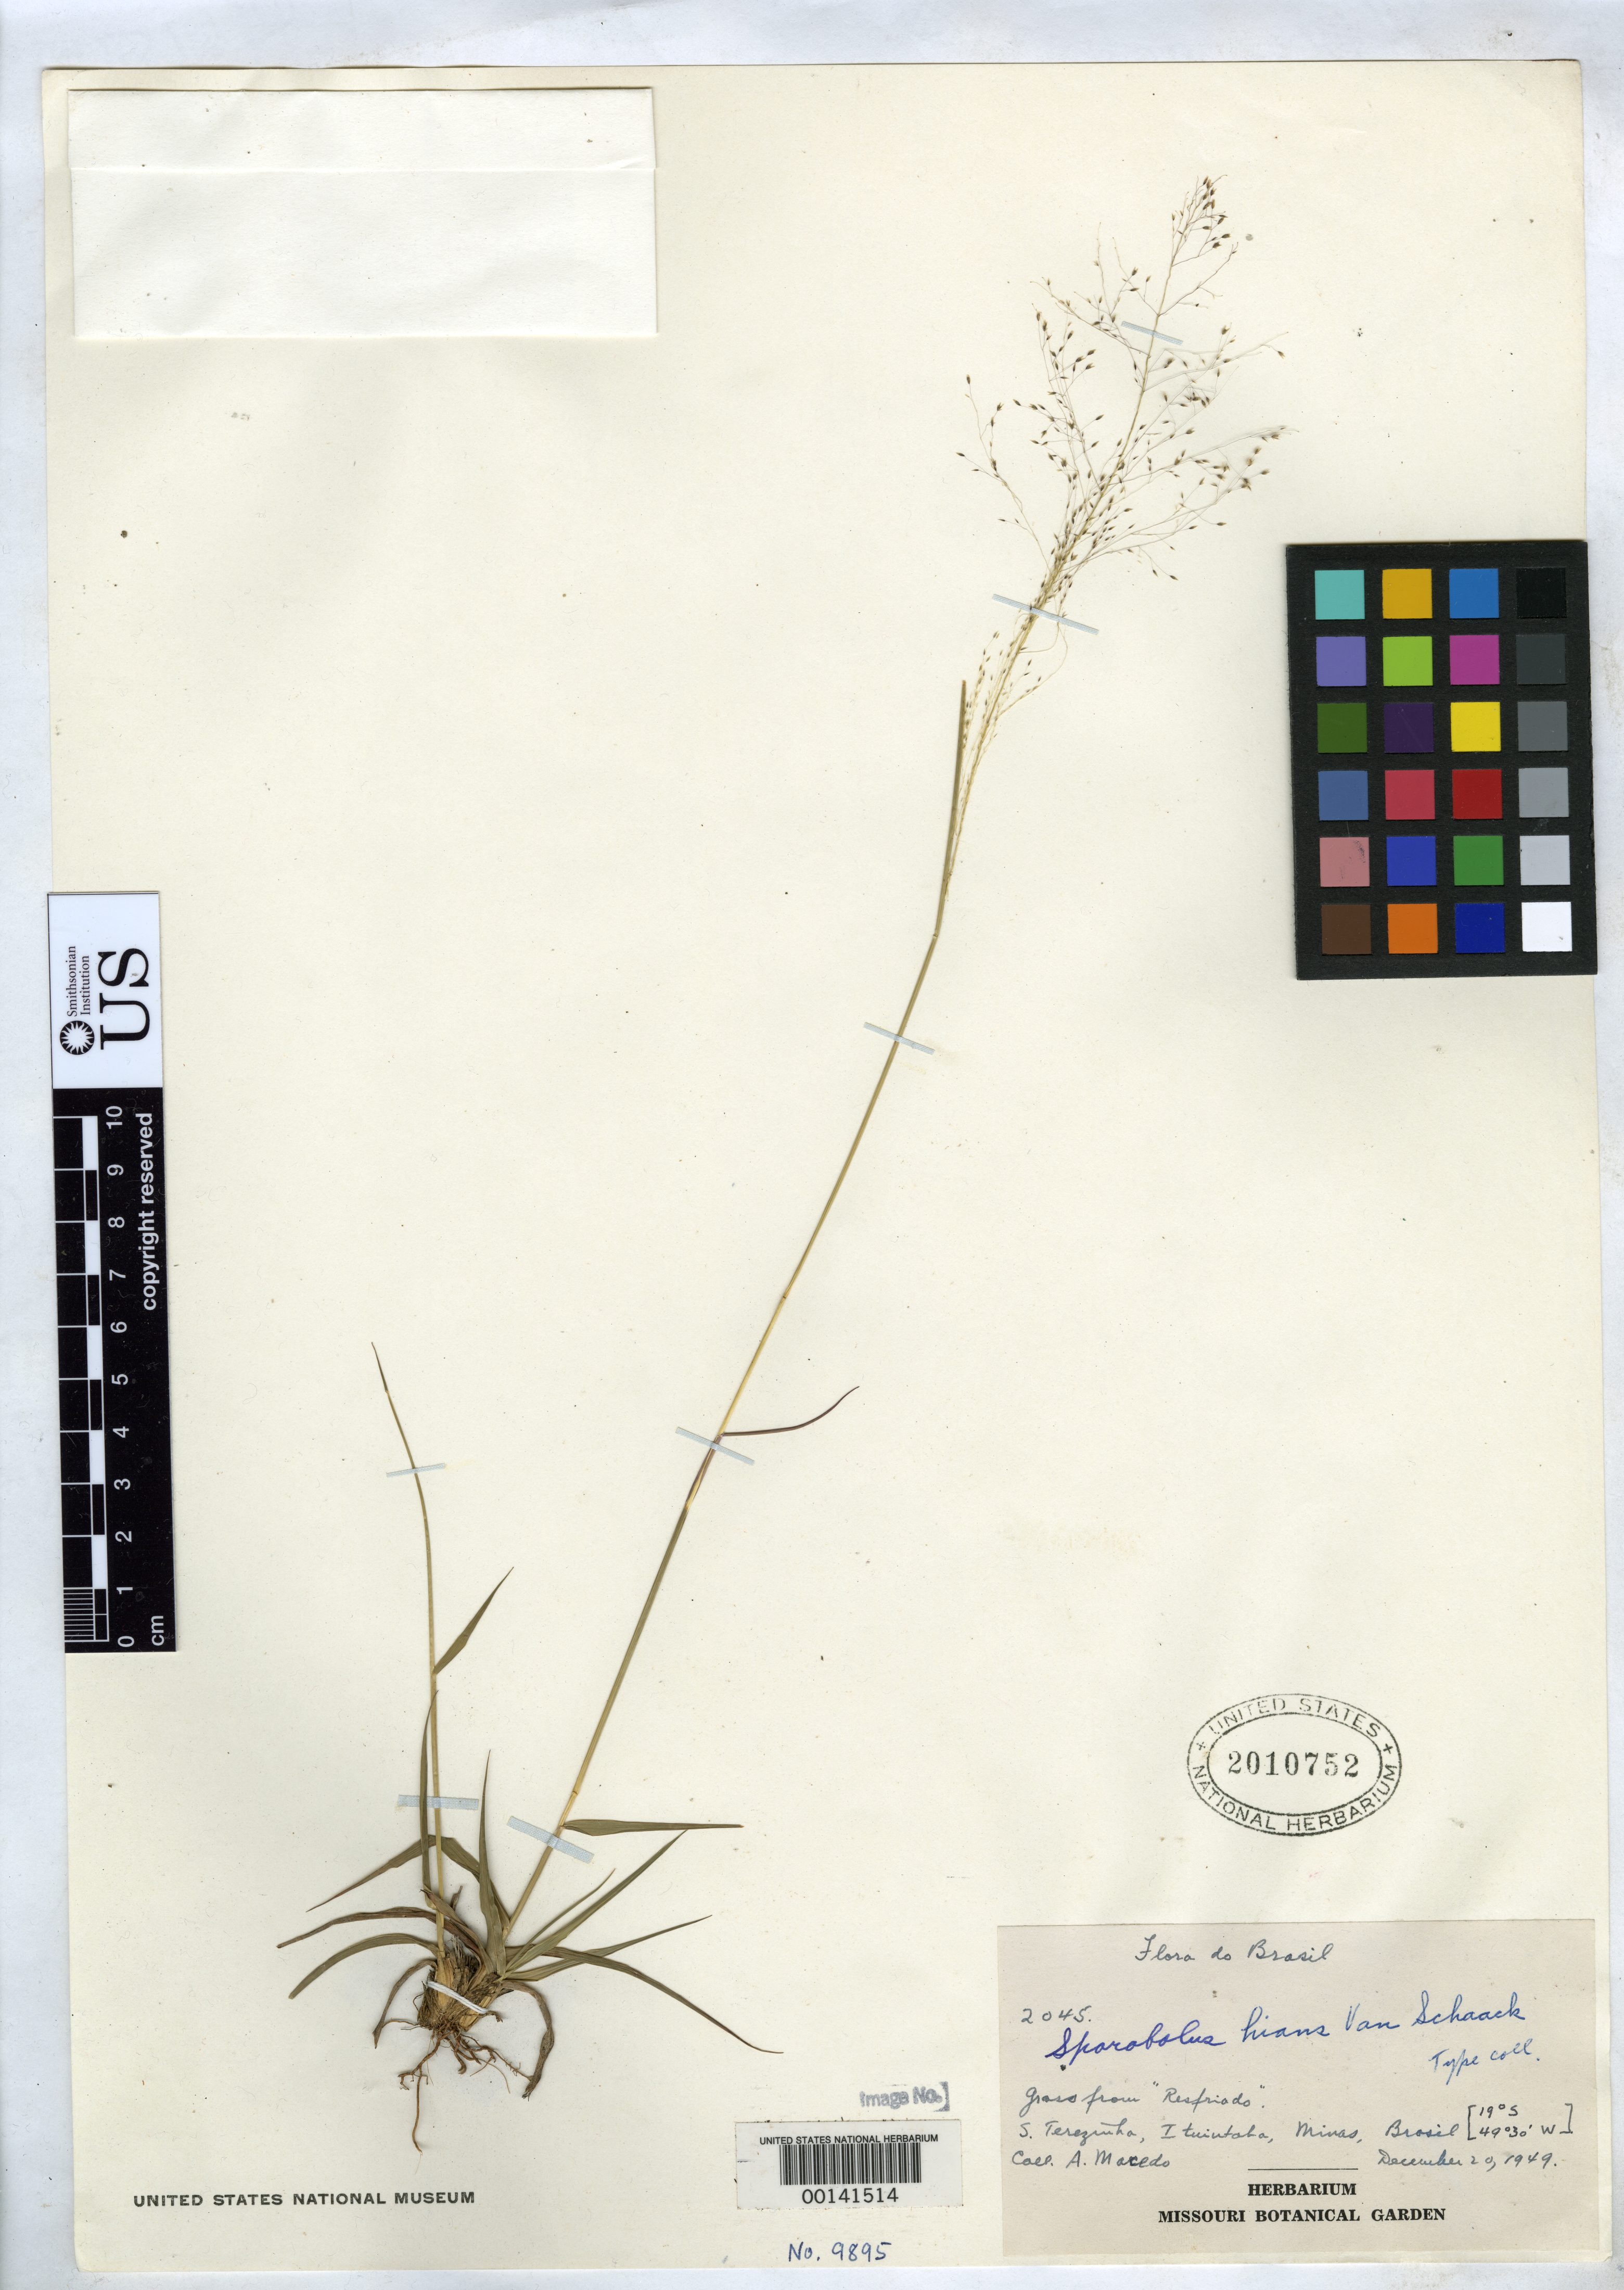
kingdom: Plantae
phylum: Tracheophyta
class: Liliopsida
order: Poales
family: Poaceae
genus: Sporobolus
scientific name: Sporobolus hians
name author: Van Schaack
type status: Isotype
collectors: A. Macedo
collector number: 2045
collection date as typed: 20 Dec 1949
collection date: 1949-12-20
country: Brazil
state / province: Minas Gerais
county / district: Ituiutaba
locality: S. Terezinha.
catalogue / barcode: US 2010752